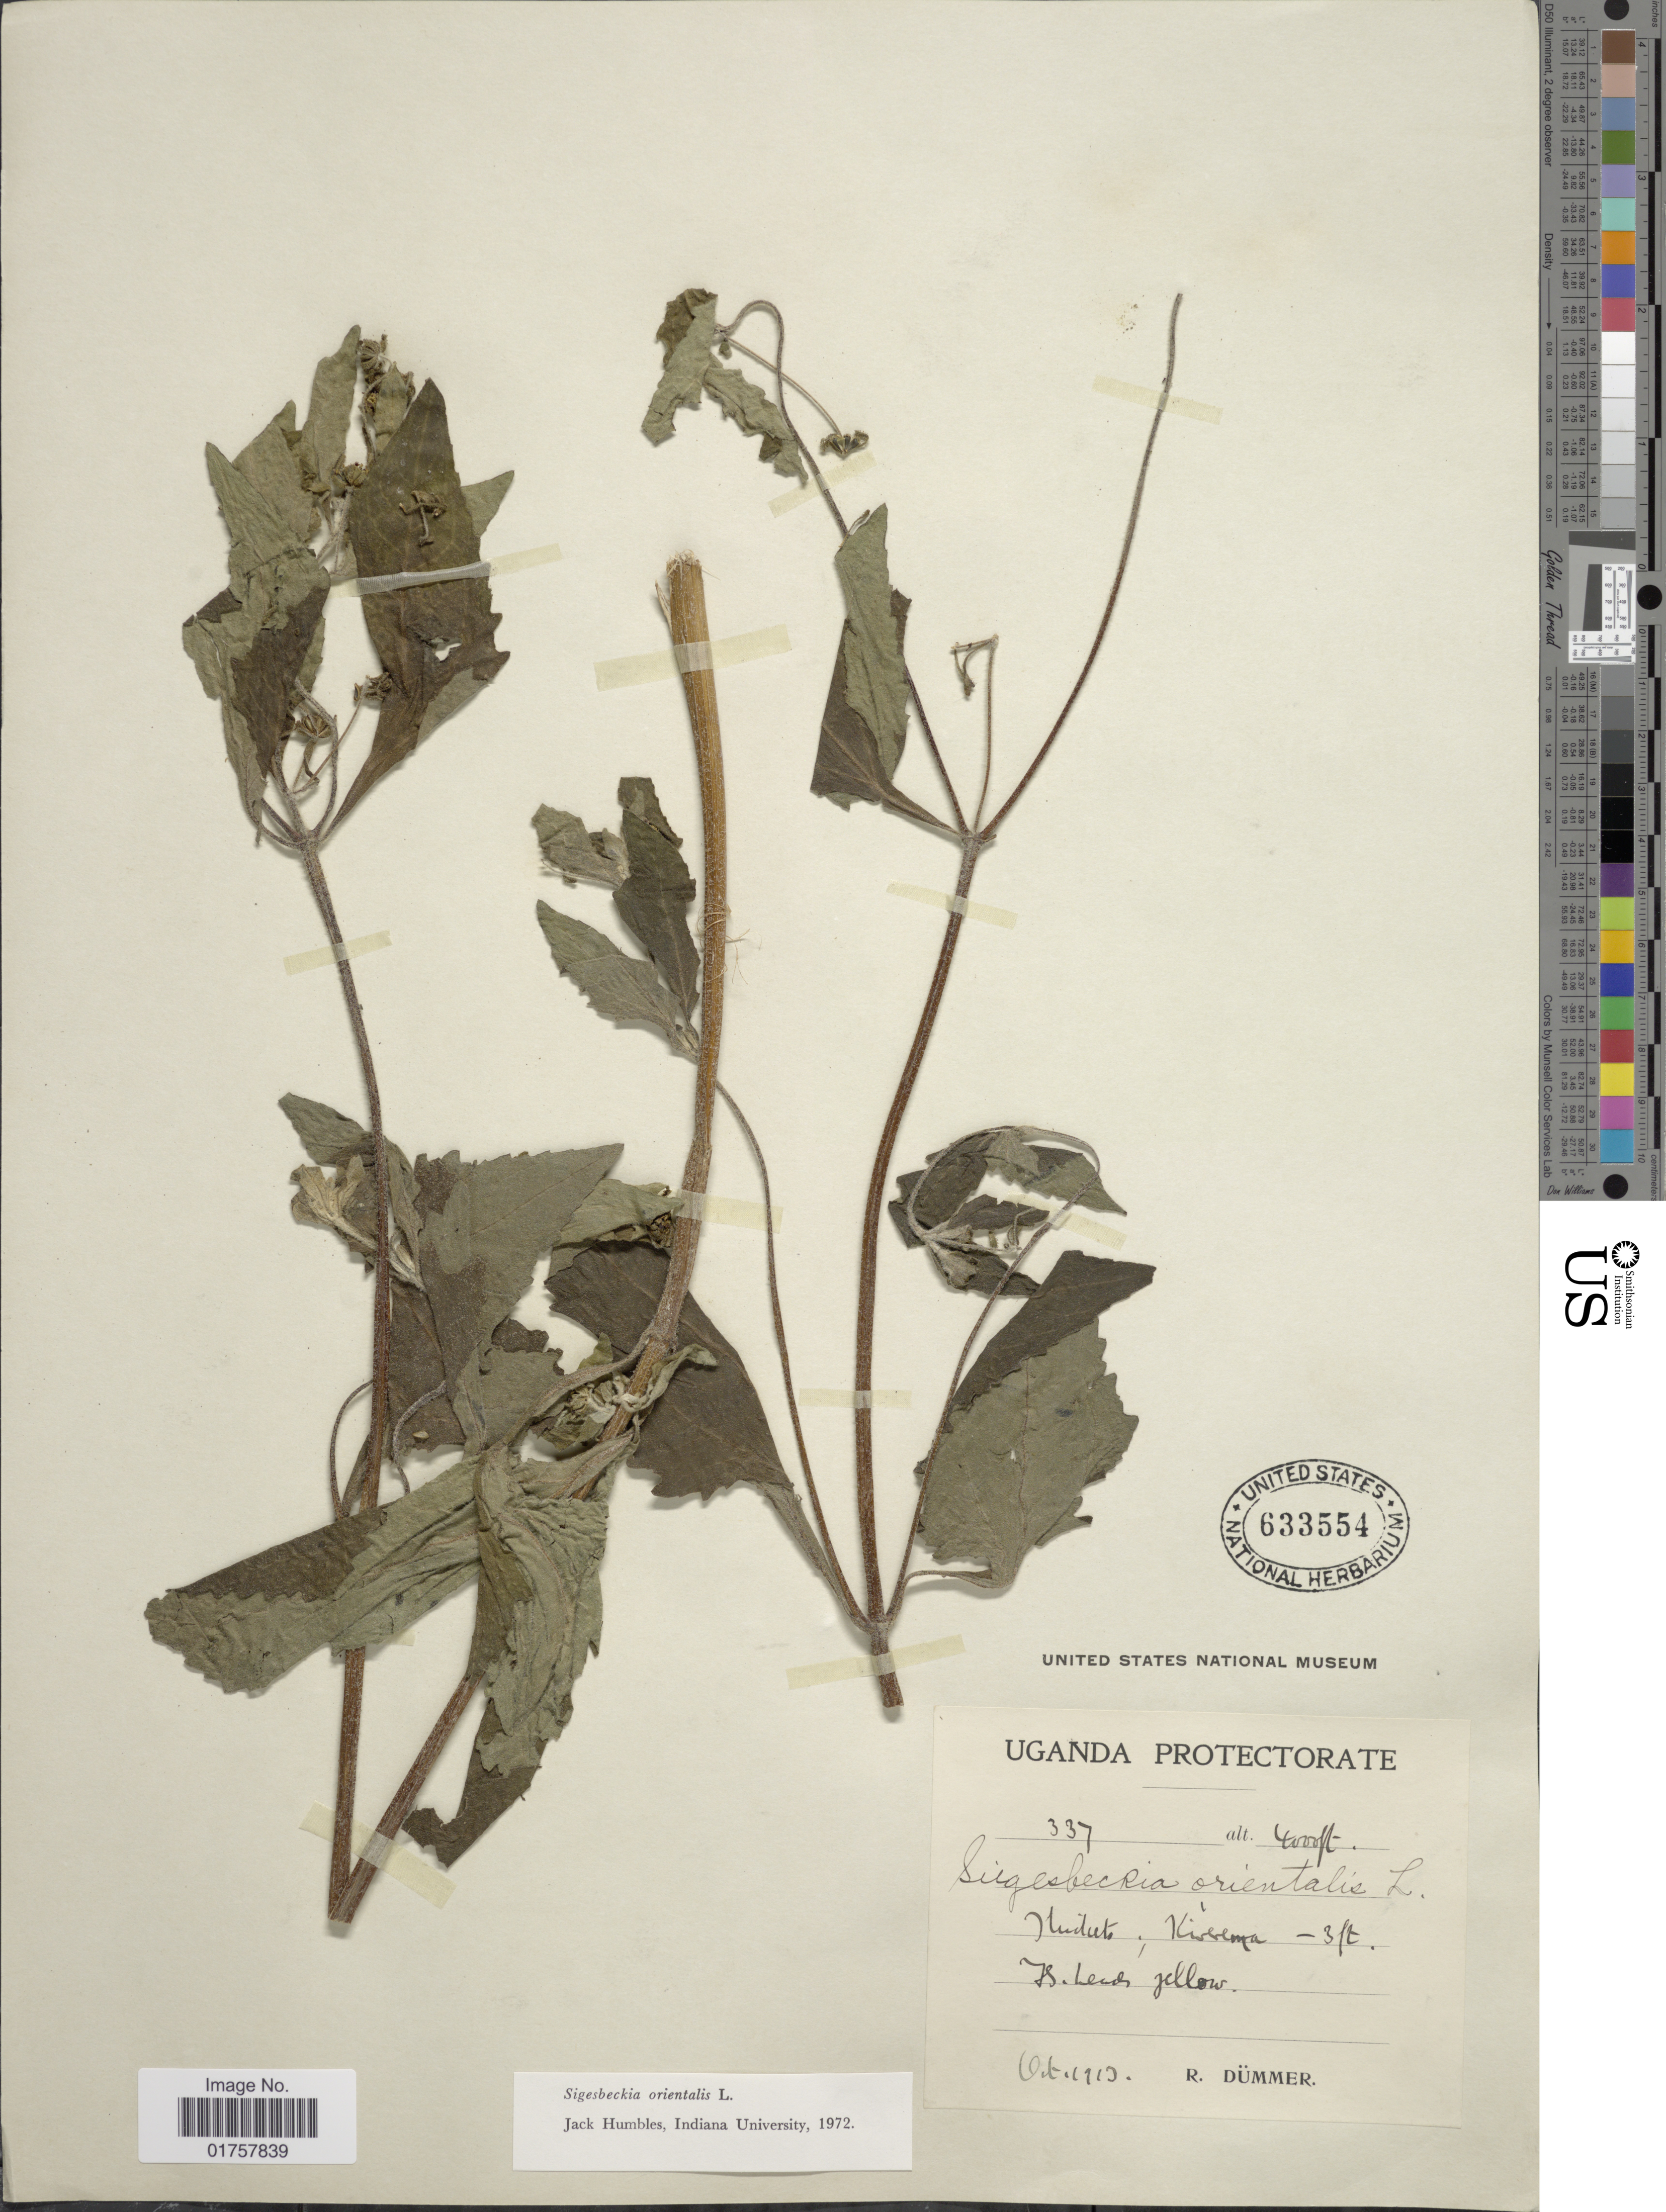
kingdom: Plantae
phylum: Tracheophyta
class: Magnoliopsida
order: Asterales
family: Asteraceae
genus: Sigesbeckia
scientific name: Sigesbeckia orientalis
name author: L.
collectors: R. Dümmer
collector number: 337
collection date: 1913-10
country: Uganda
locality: Thickets, Kiobema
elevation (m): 1219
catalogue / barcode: US 633554